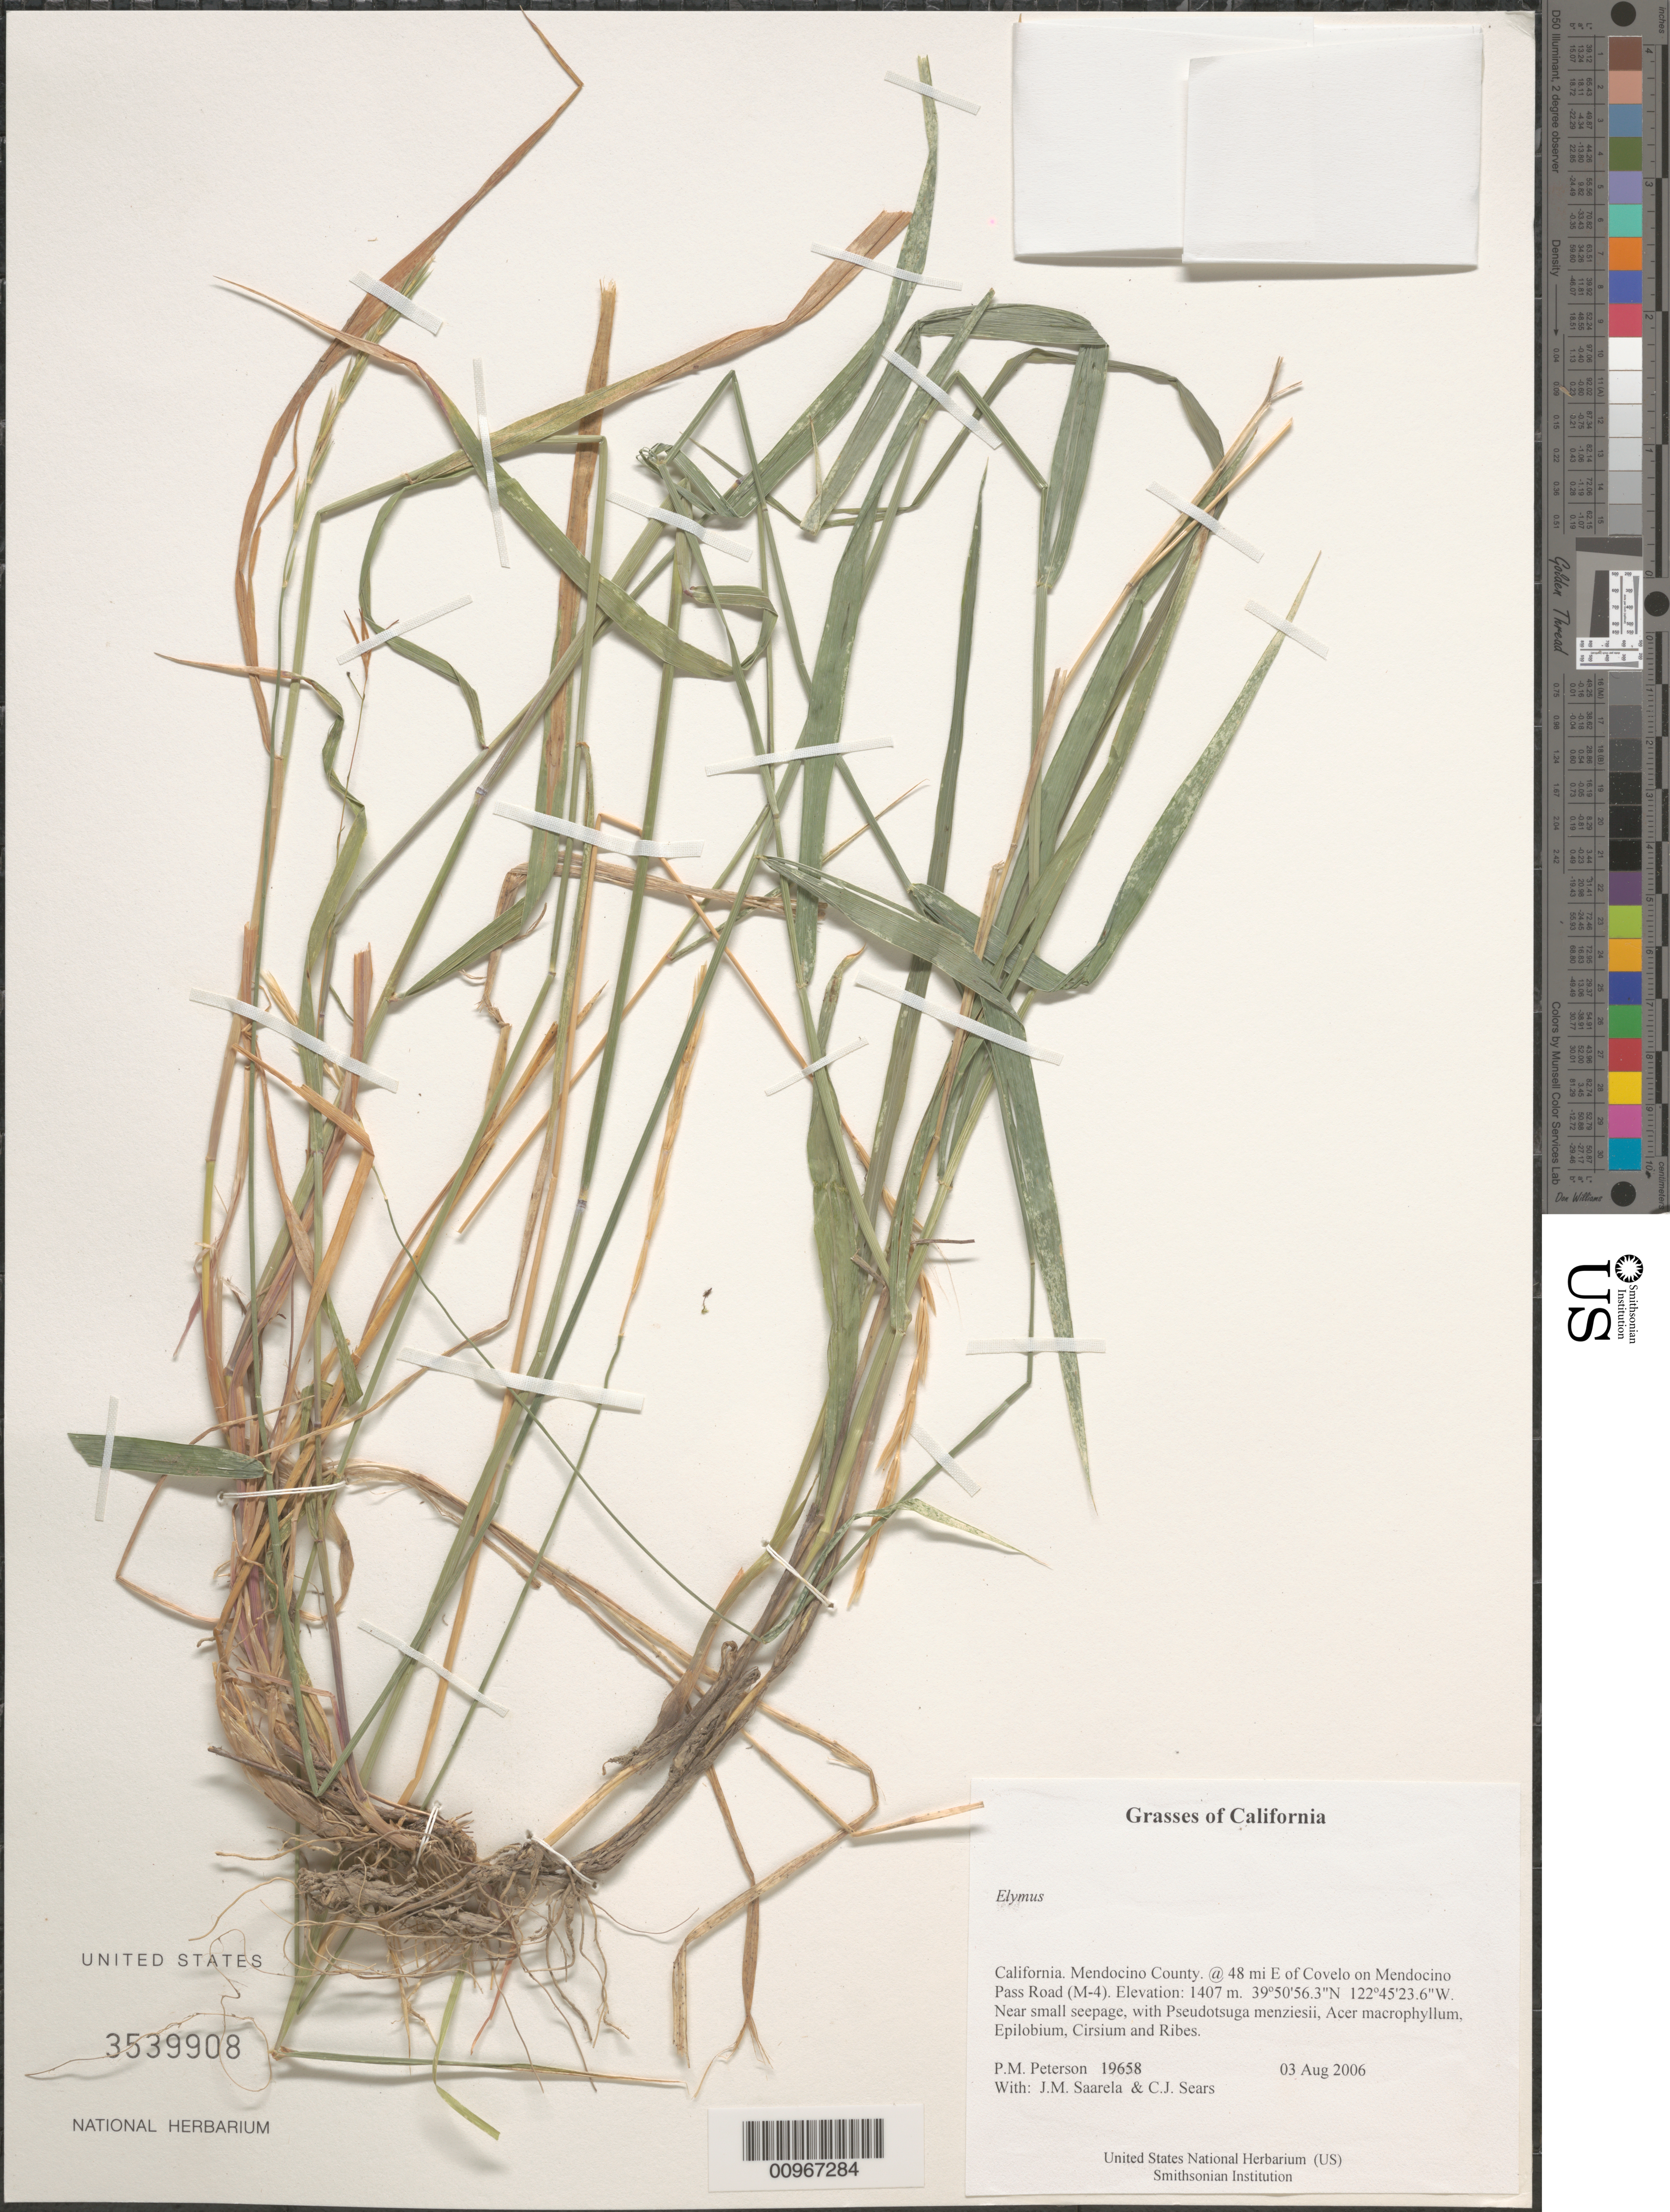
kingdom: Plantae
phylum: Tracheophyta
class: Liliopsida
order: Poales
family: Poaceae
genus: Elymus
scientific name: Elymus sp.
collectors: P. M. Peterson, J. Saarela & C. Sears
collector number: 19658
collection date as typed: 03 Aug 2006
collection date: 2006-08-03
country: United States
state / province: California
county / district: Mendocino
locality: At 48 mi E of Covelo on Mendocino Pass Road (M-4).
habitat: Near small seepage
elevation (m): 1407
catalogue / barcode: US 3539908